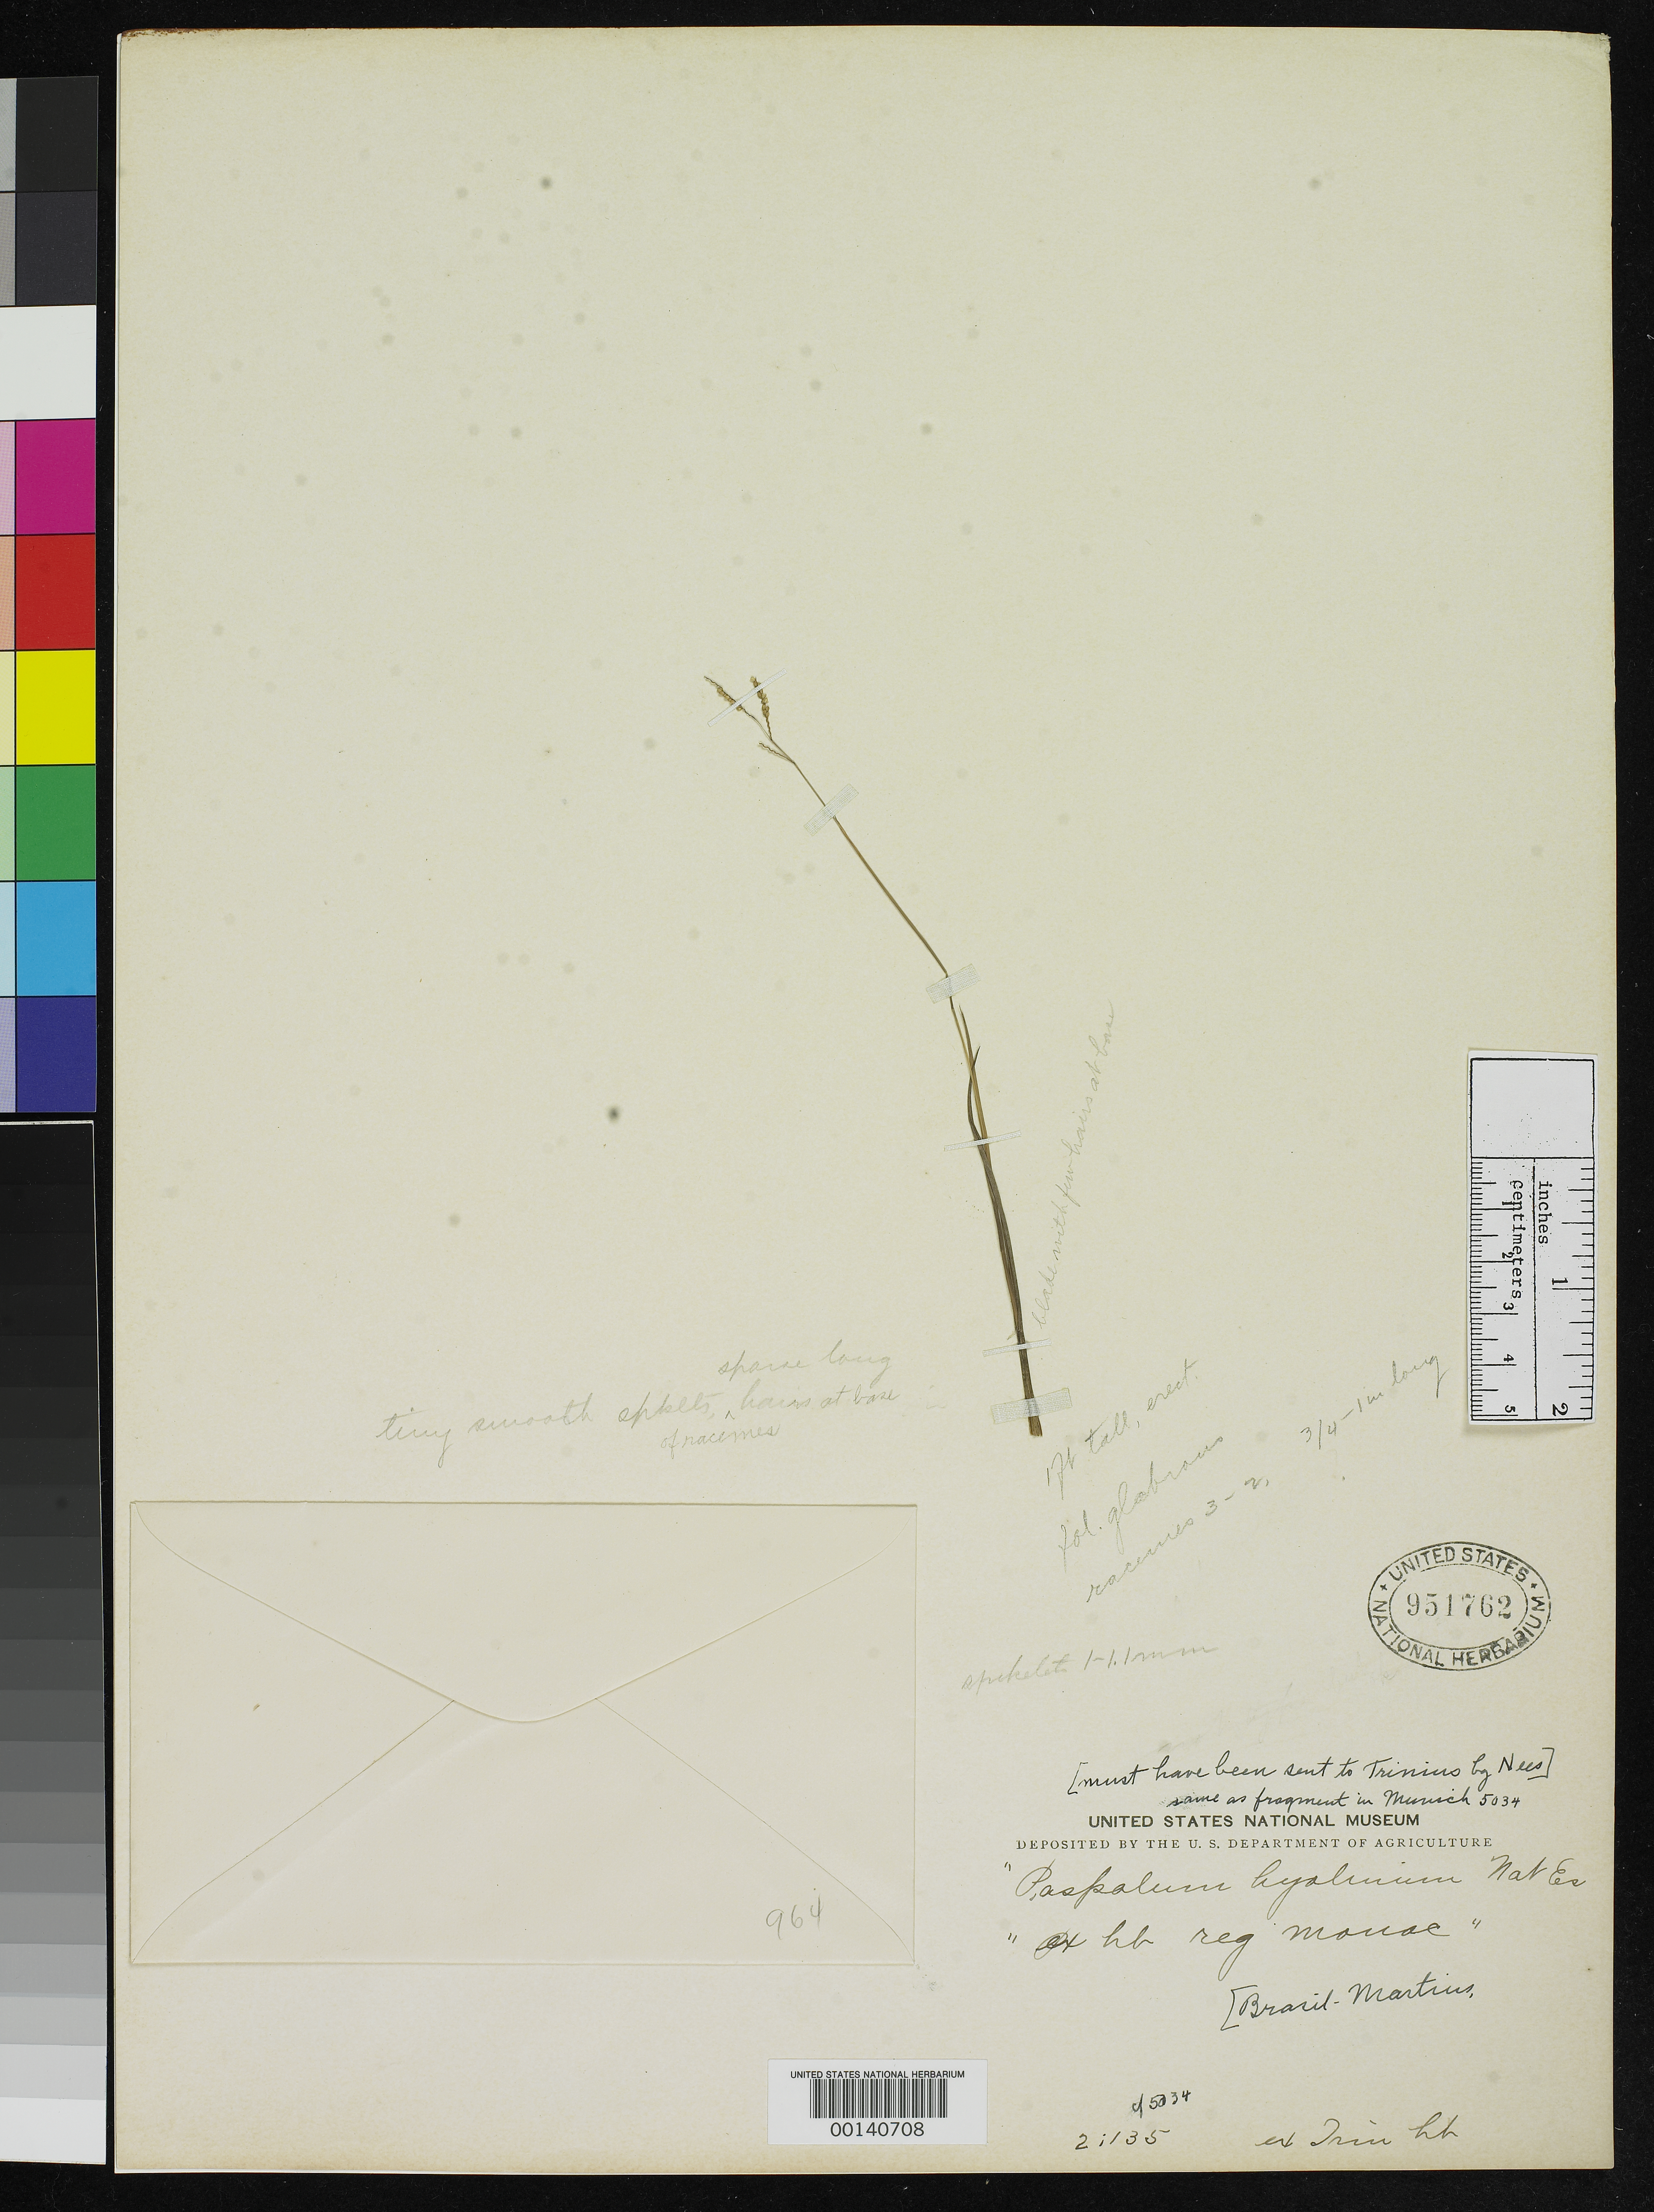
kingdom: Plantae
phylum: Tracheophyta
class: Liliopsida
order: Poales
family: Poaceae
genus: Paspalum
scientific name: Paspalum hyalinum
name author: Nees in Mart.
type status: Type Fragment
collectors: C. F. Martius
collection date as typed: Jul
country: Brazil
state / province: Minas Gerais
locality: Formigas and Serra do Gram Mogul.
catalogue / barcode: US 951762